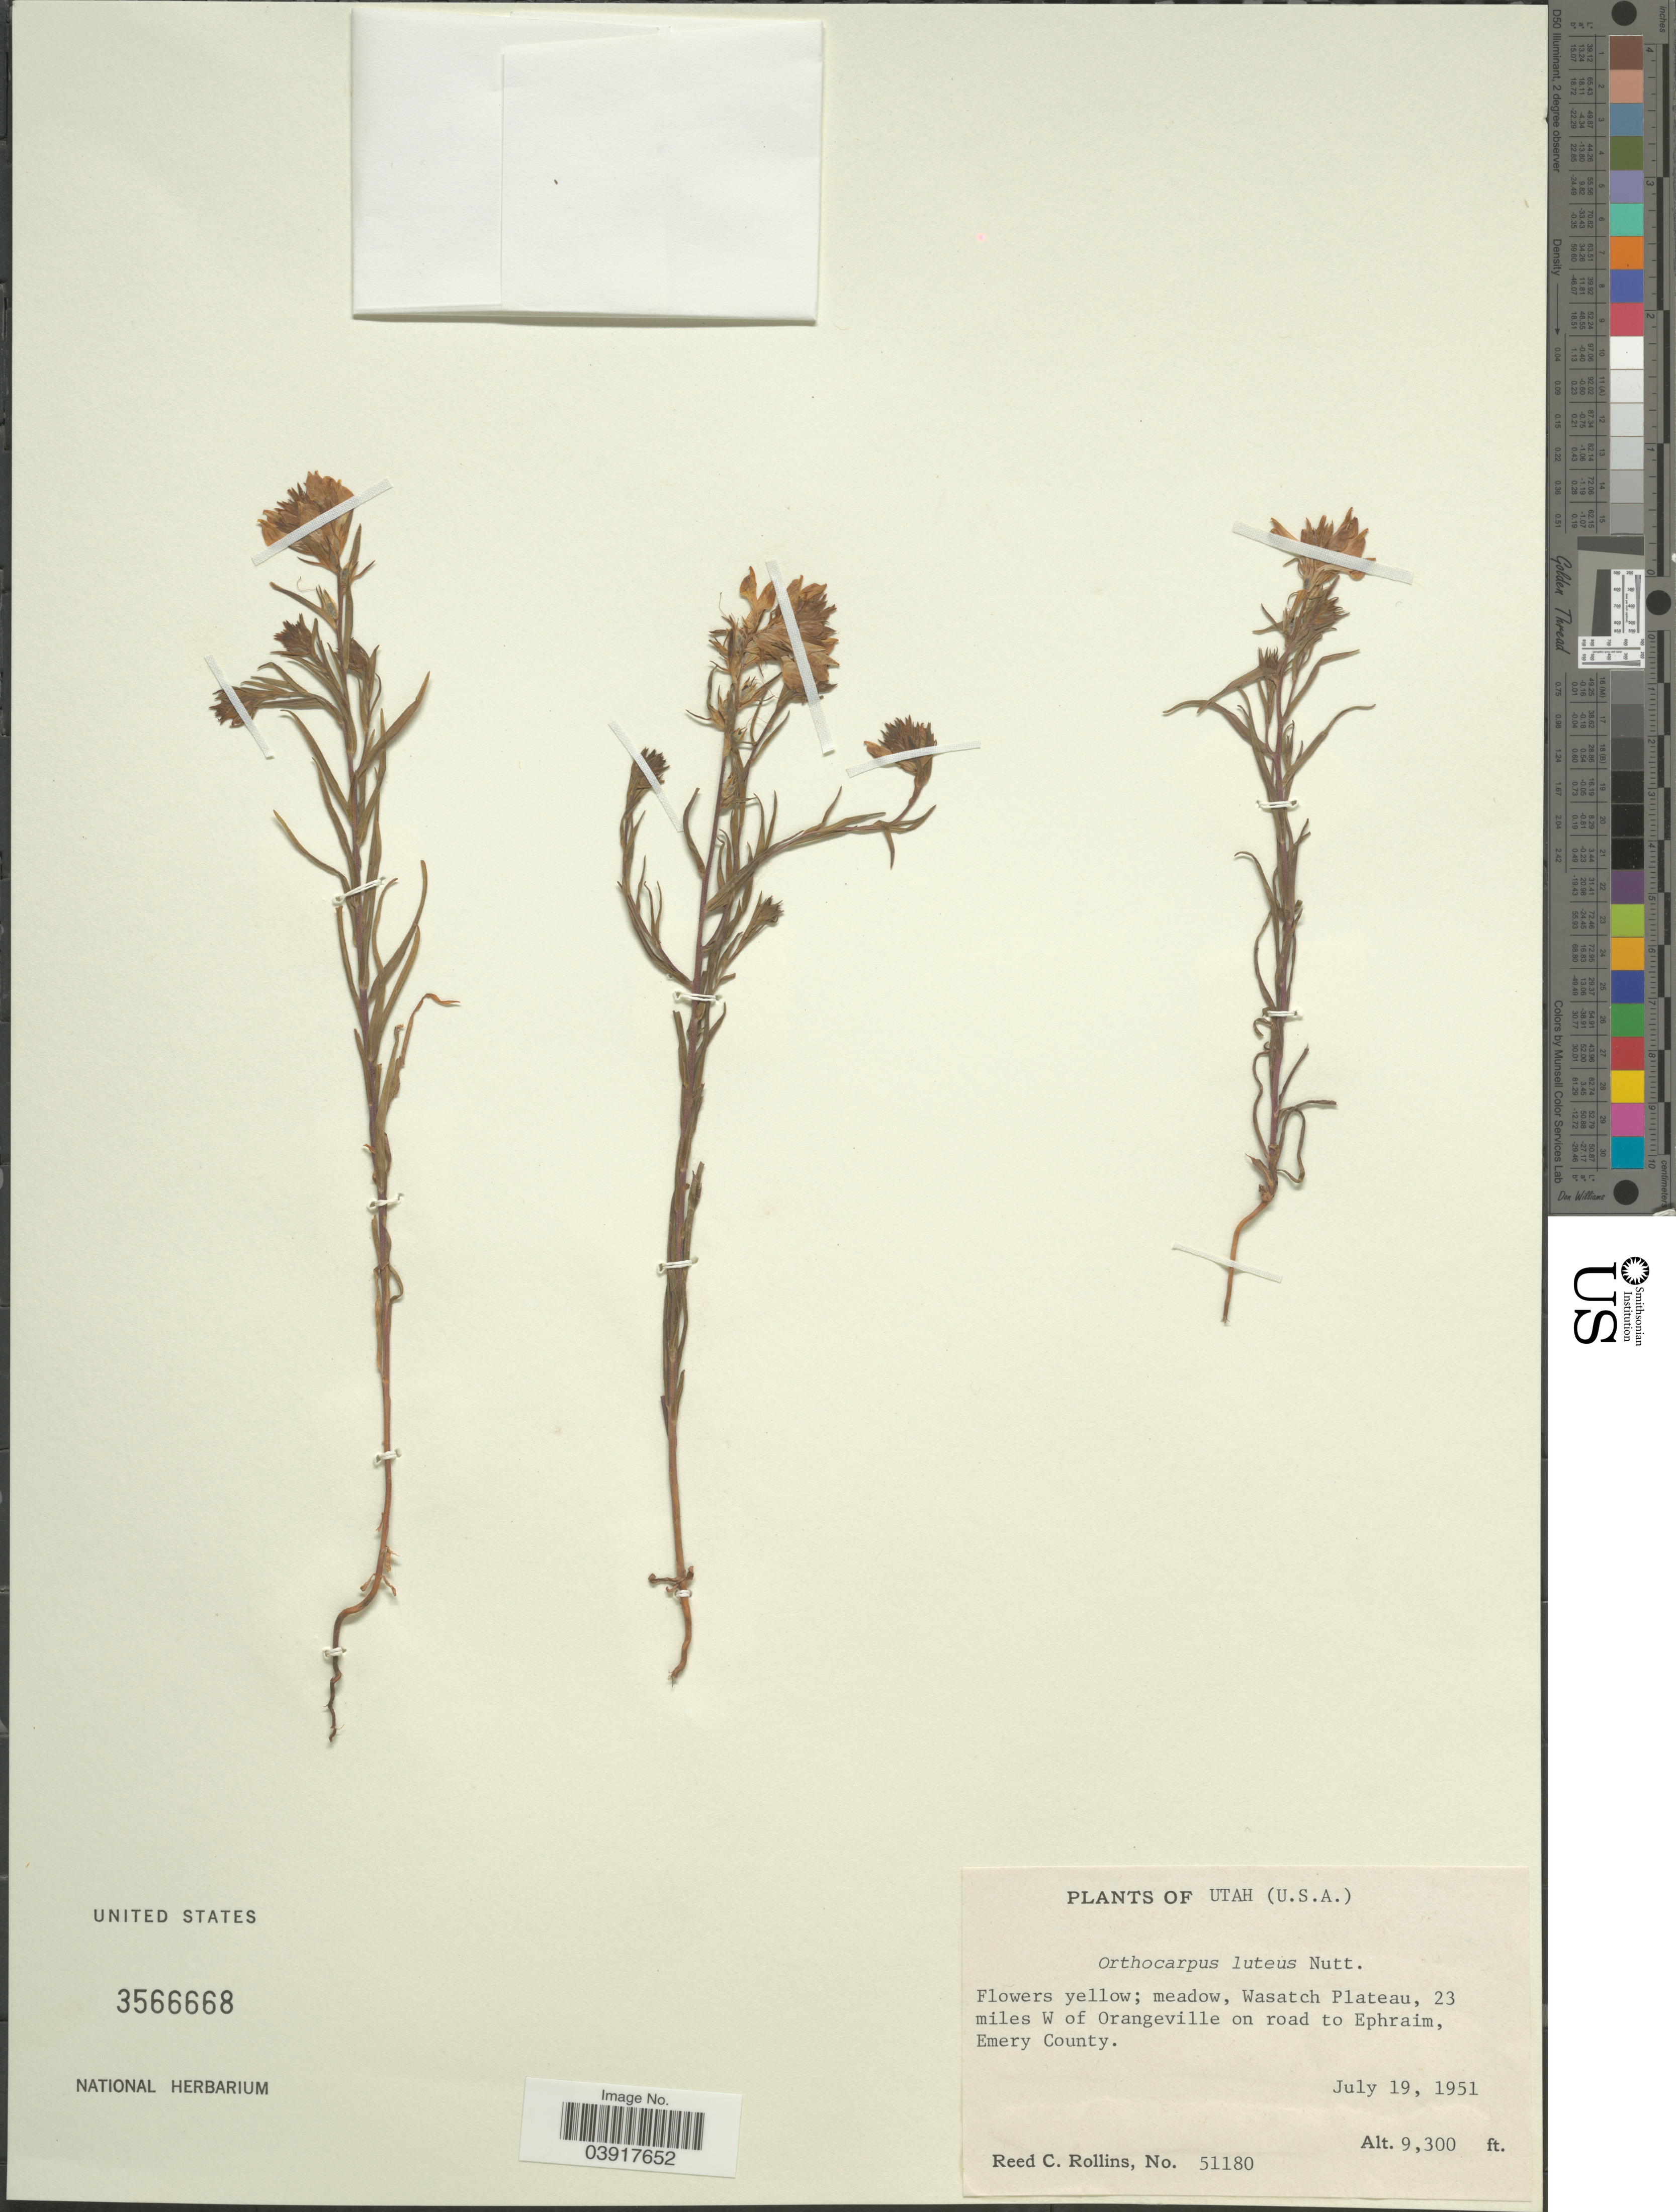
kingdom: Plantae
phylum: Tracheophyta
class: Magnoliopsida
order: Lamiales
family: Orobanchaceae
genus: Orthocarpus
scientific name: Orthocarpus luteus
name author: Nutt.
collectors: R. C. Rollins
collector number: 51180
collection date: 1951-07-19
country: United States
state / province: Utah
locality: Meadow, Wasatch Plateau, 23 miles W of Orangeville on road to Ephraim, Emery County.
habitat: meadow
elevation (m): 2835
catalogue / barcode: US 3566668